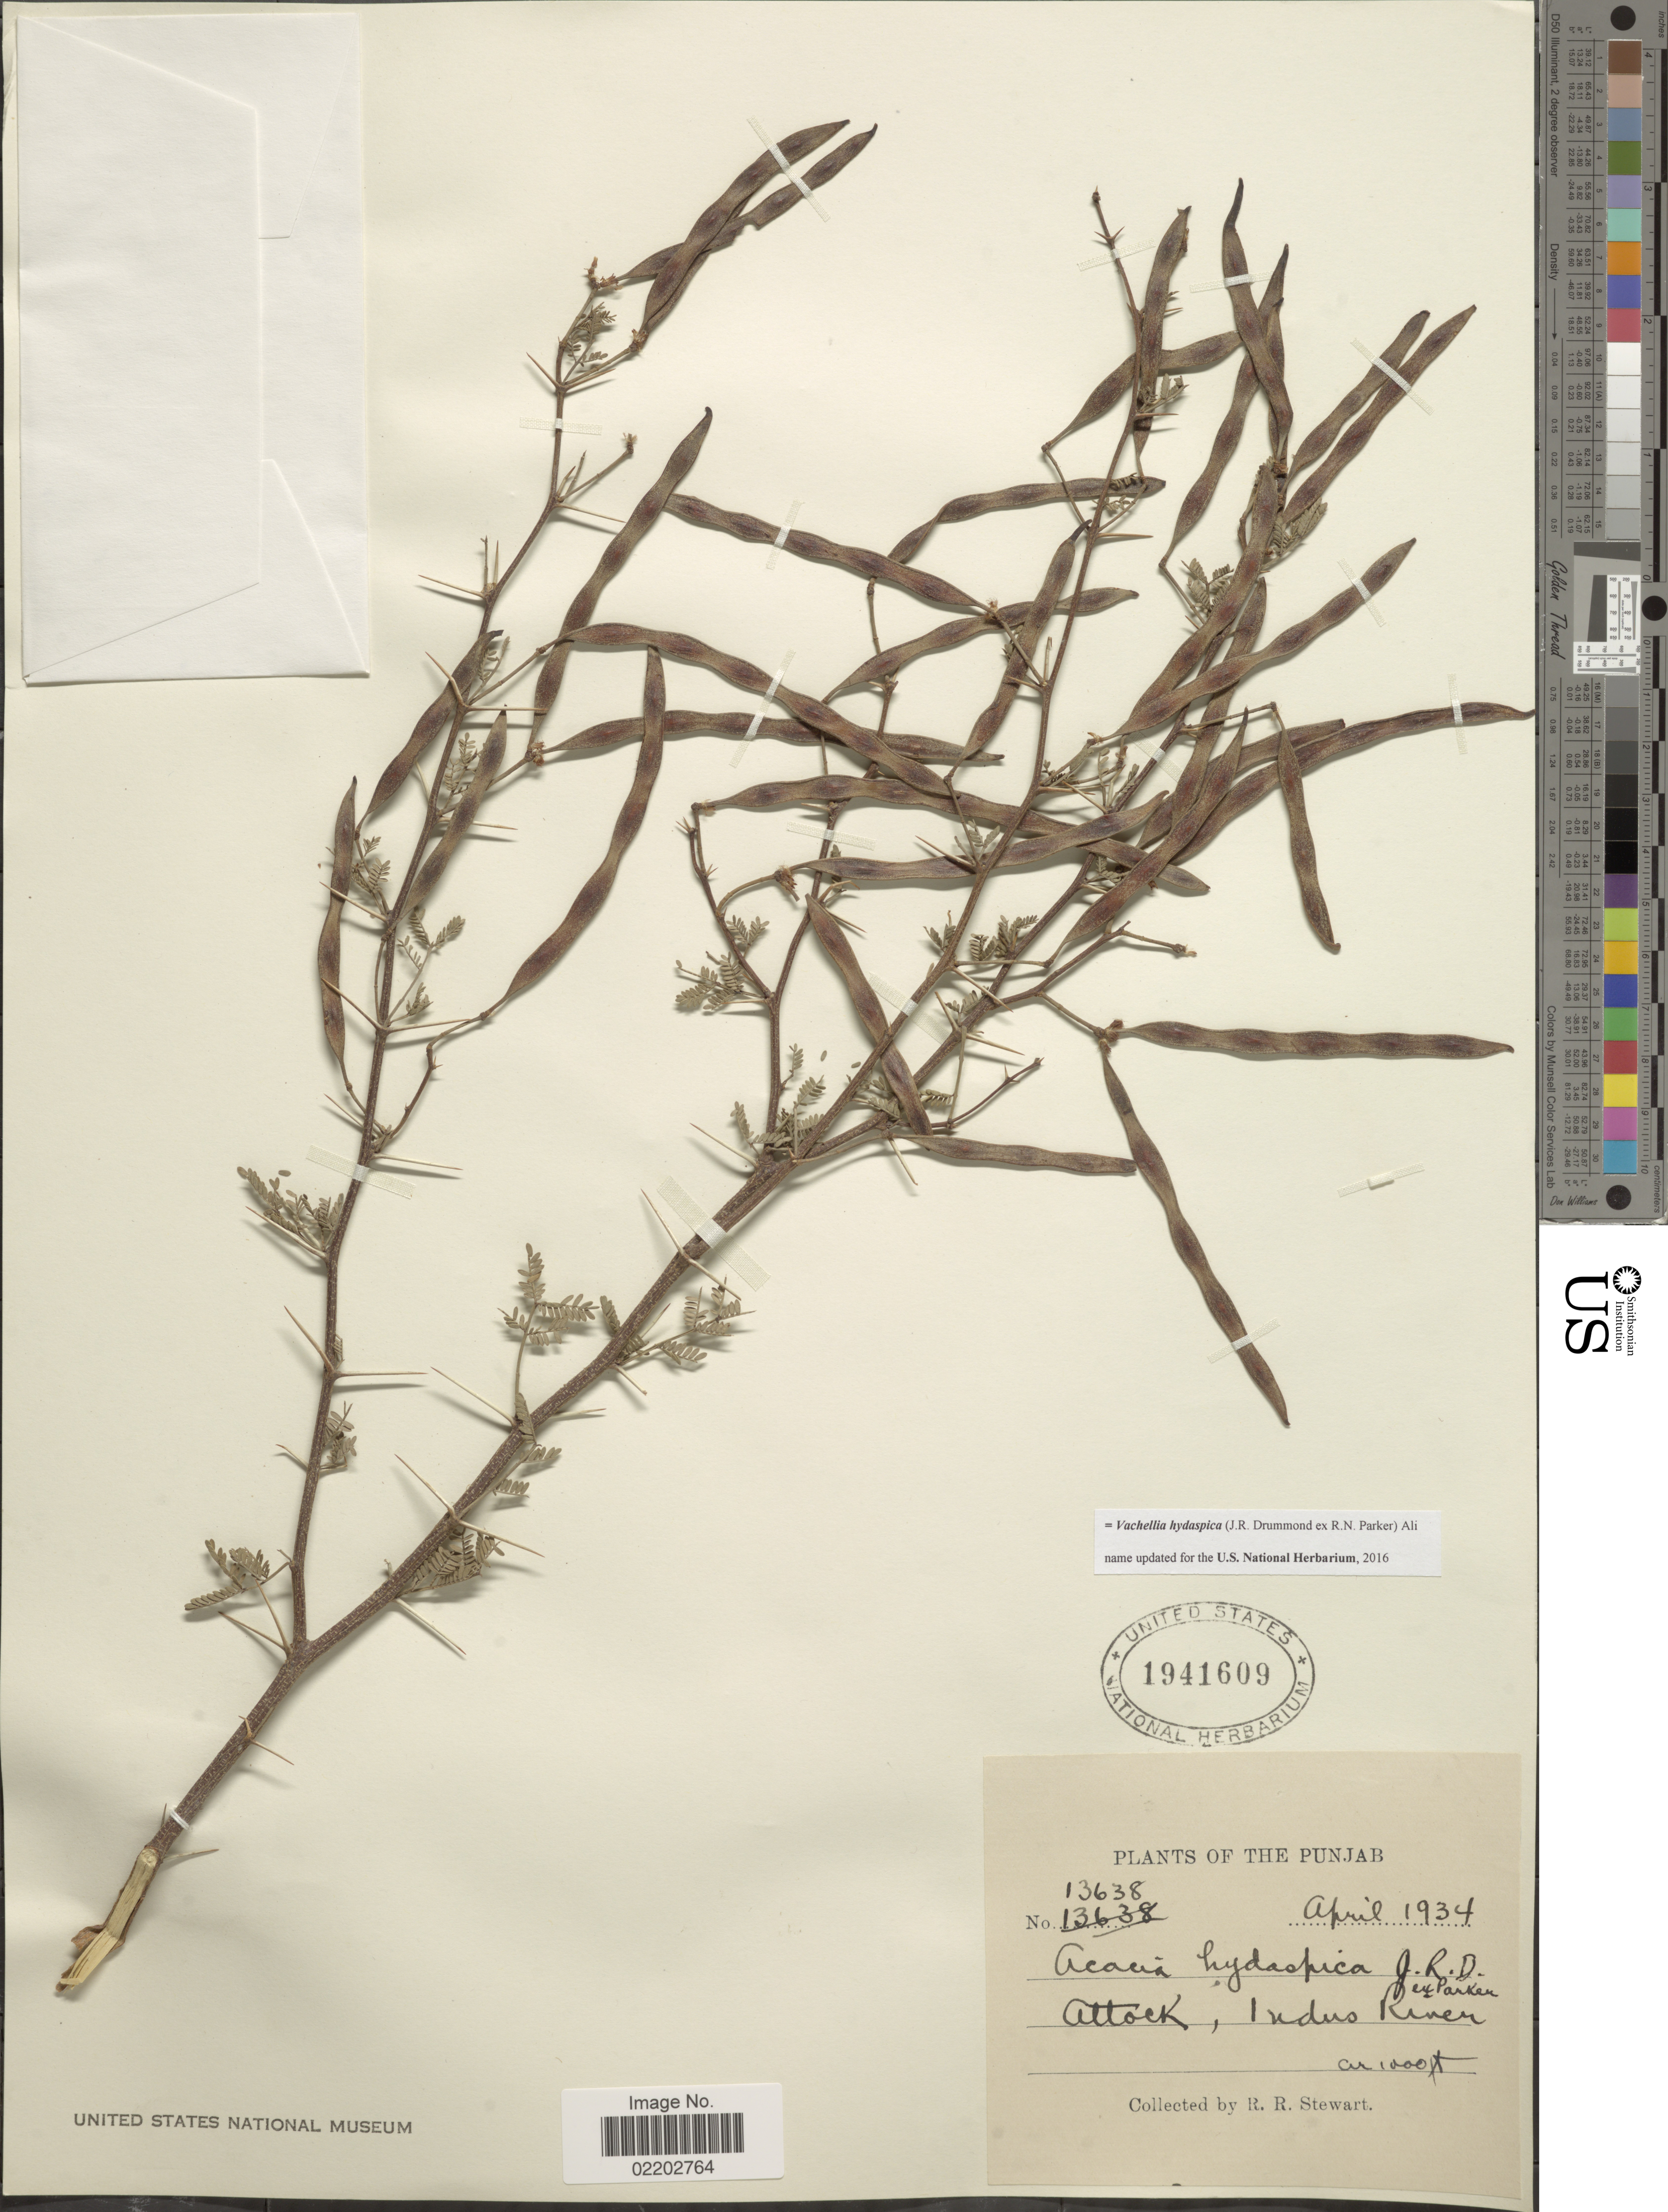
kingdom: Plantae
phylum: Tracheophyta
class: Magnoliopsida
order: Fabales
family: Fabaceae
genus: Vachellia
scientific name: Vachellia hydaspica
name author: (J.R. Drumm. & R. Parker) Ali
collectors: R. R. Stewart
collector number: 13638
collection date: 1934-04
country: Pakistan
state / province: Punjab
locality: Attock, Indus River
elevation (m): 305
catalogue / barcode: US 1941609